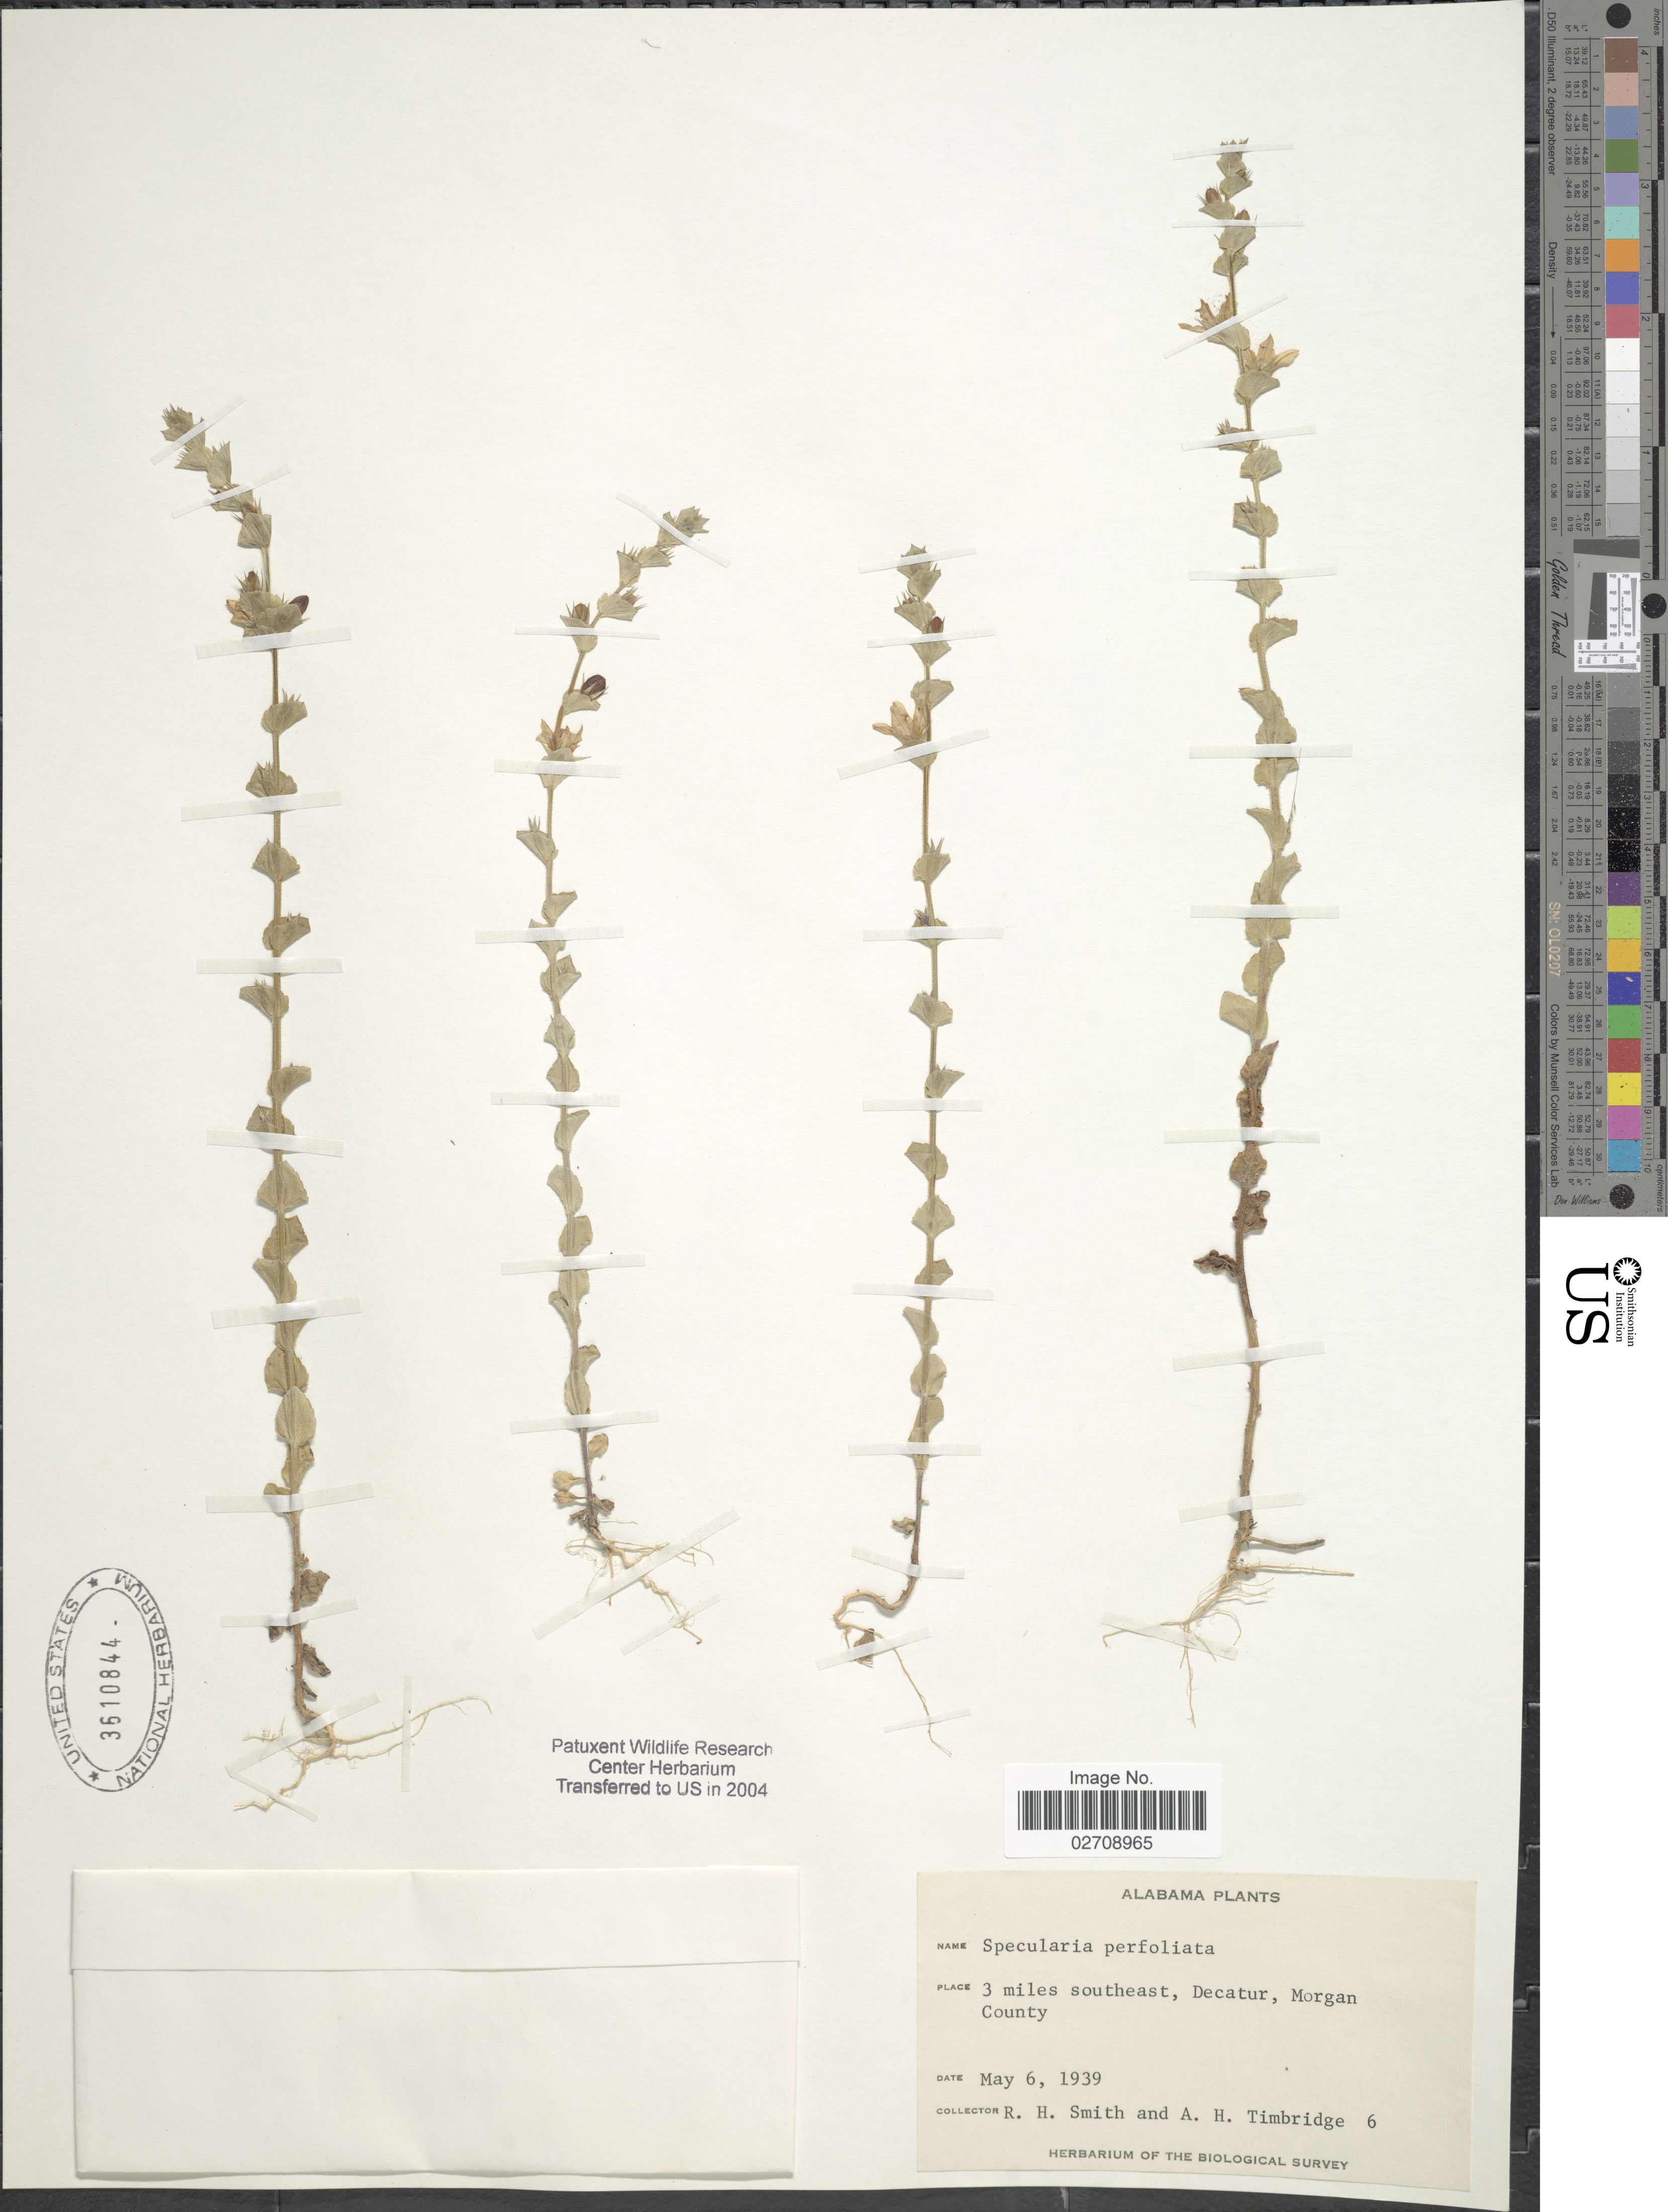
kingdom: Plantae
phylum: Tracheophyta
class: Magnoliopsida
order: Asterales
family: Campanulaceae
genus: Triodanis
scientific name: Triodanis perfoliata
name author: (L.) Nieuwl.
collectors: R. H. Smith & A. Timbridge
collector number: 6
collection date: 1939-05-06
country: United States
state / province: Alabama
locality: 3 miles southeast, Decatur, Morgon County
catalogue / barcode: US 3610844